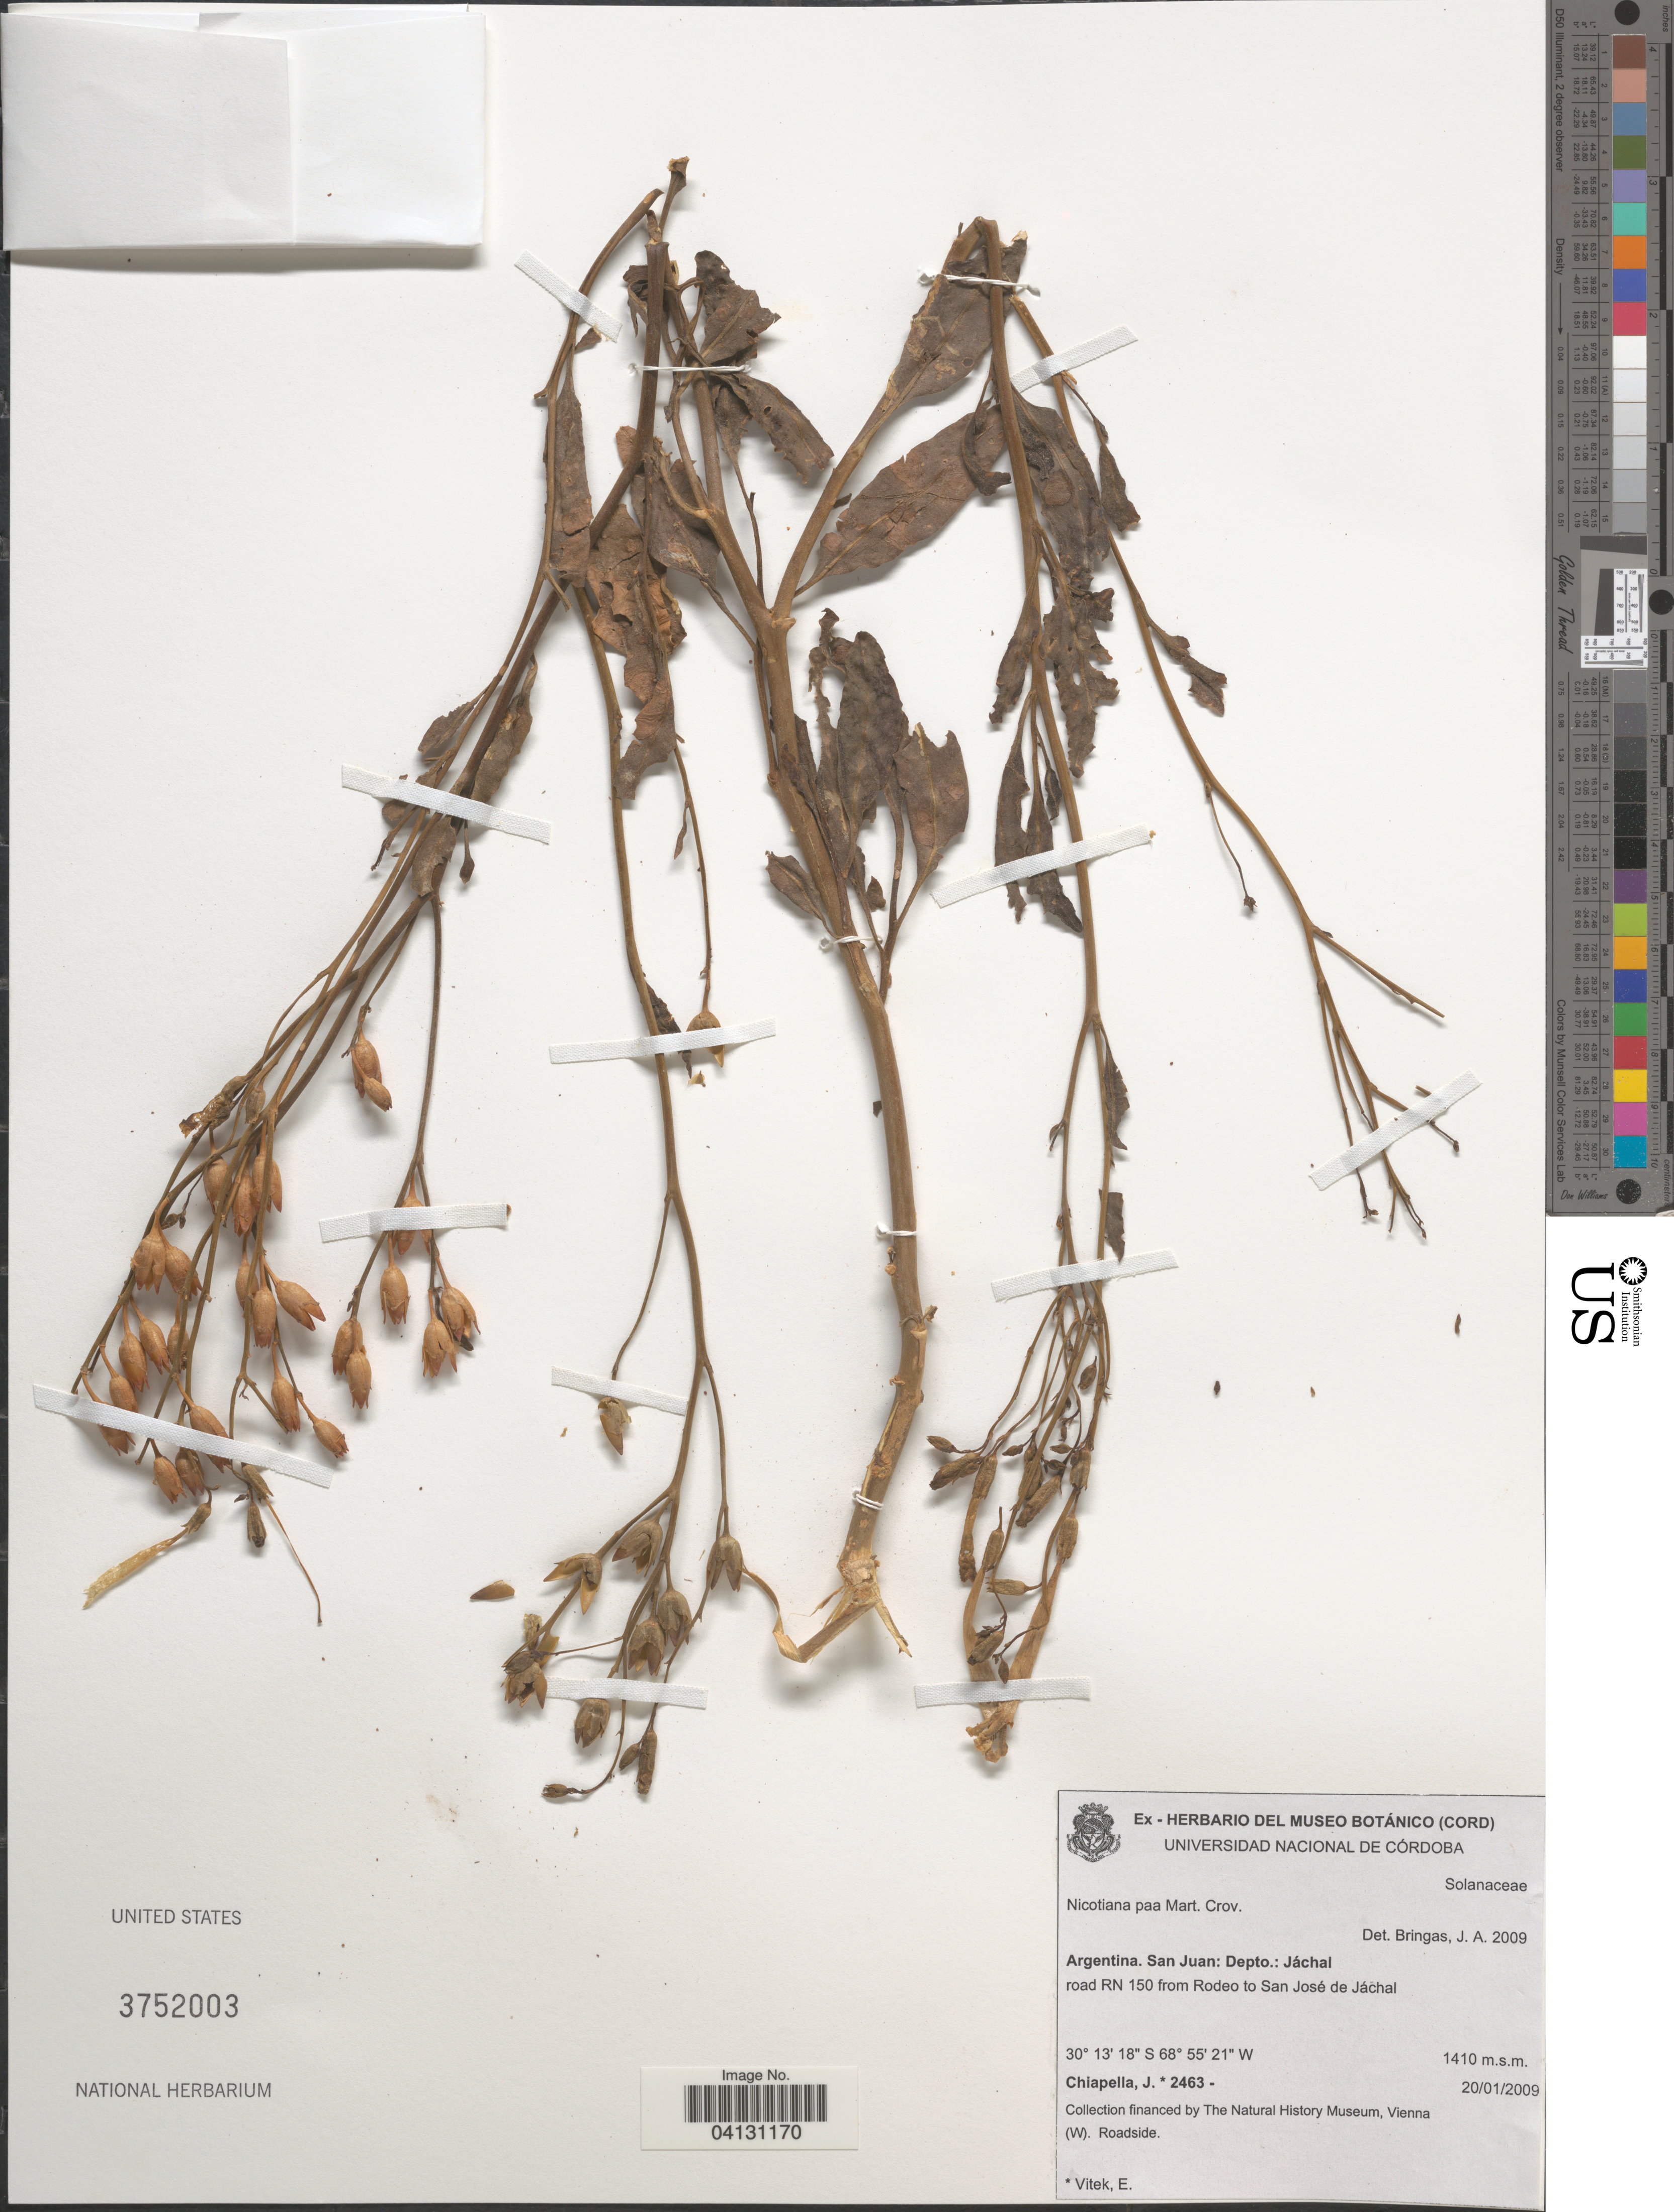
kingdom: Plantae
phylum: Tracheophyta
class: Magnoliopsida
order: Solanales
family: Solanaceae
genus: Nicotiana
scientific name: Nicotiana paa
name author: Mart. Crov.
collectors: J. Chiapella & E. Vitek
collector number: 2463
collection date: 2009-01-20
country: Argentina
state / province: San Juan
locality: Depto.: Jáchal. Road RN 150 from Rodeo to San José de Jáchal.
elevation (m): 1410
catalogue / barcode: US 3752003